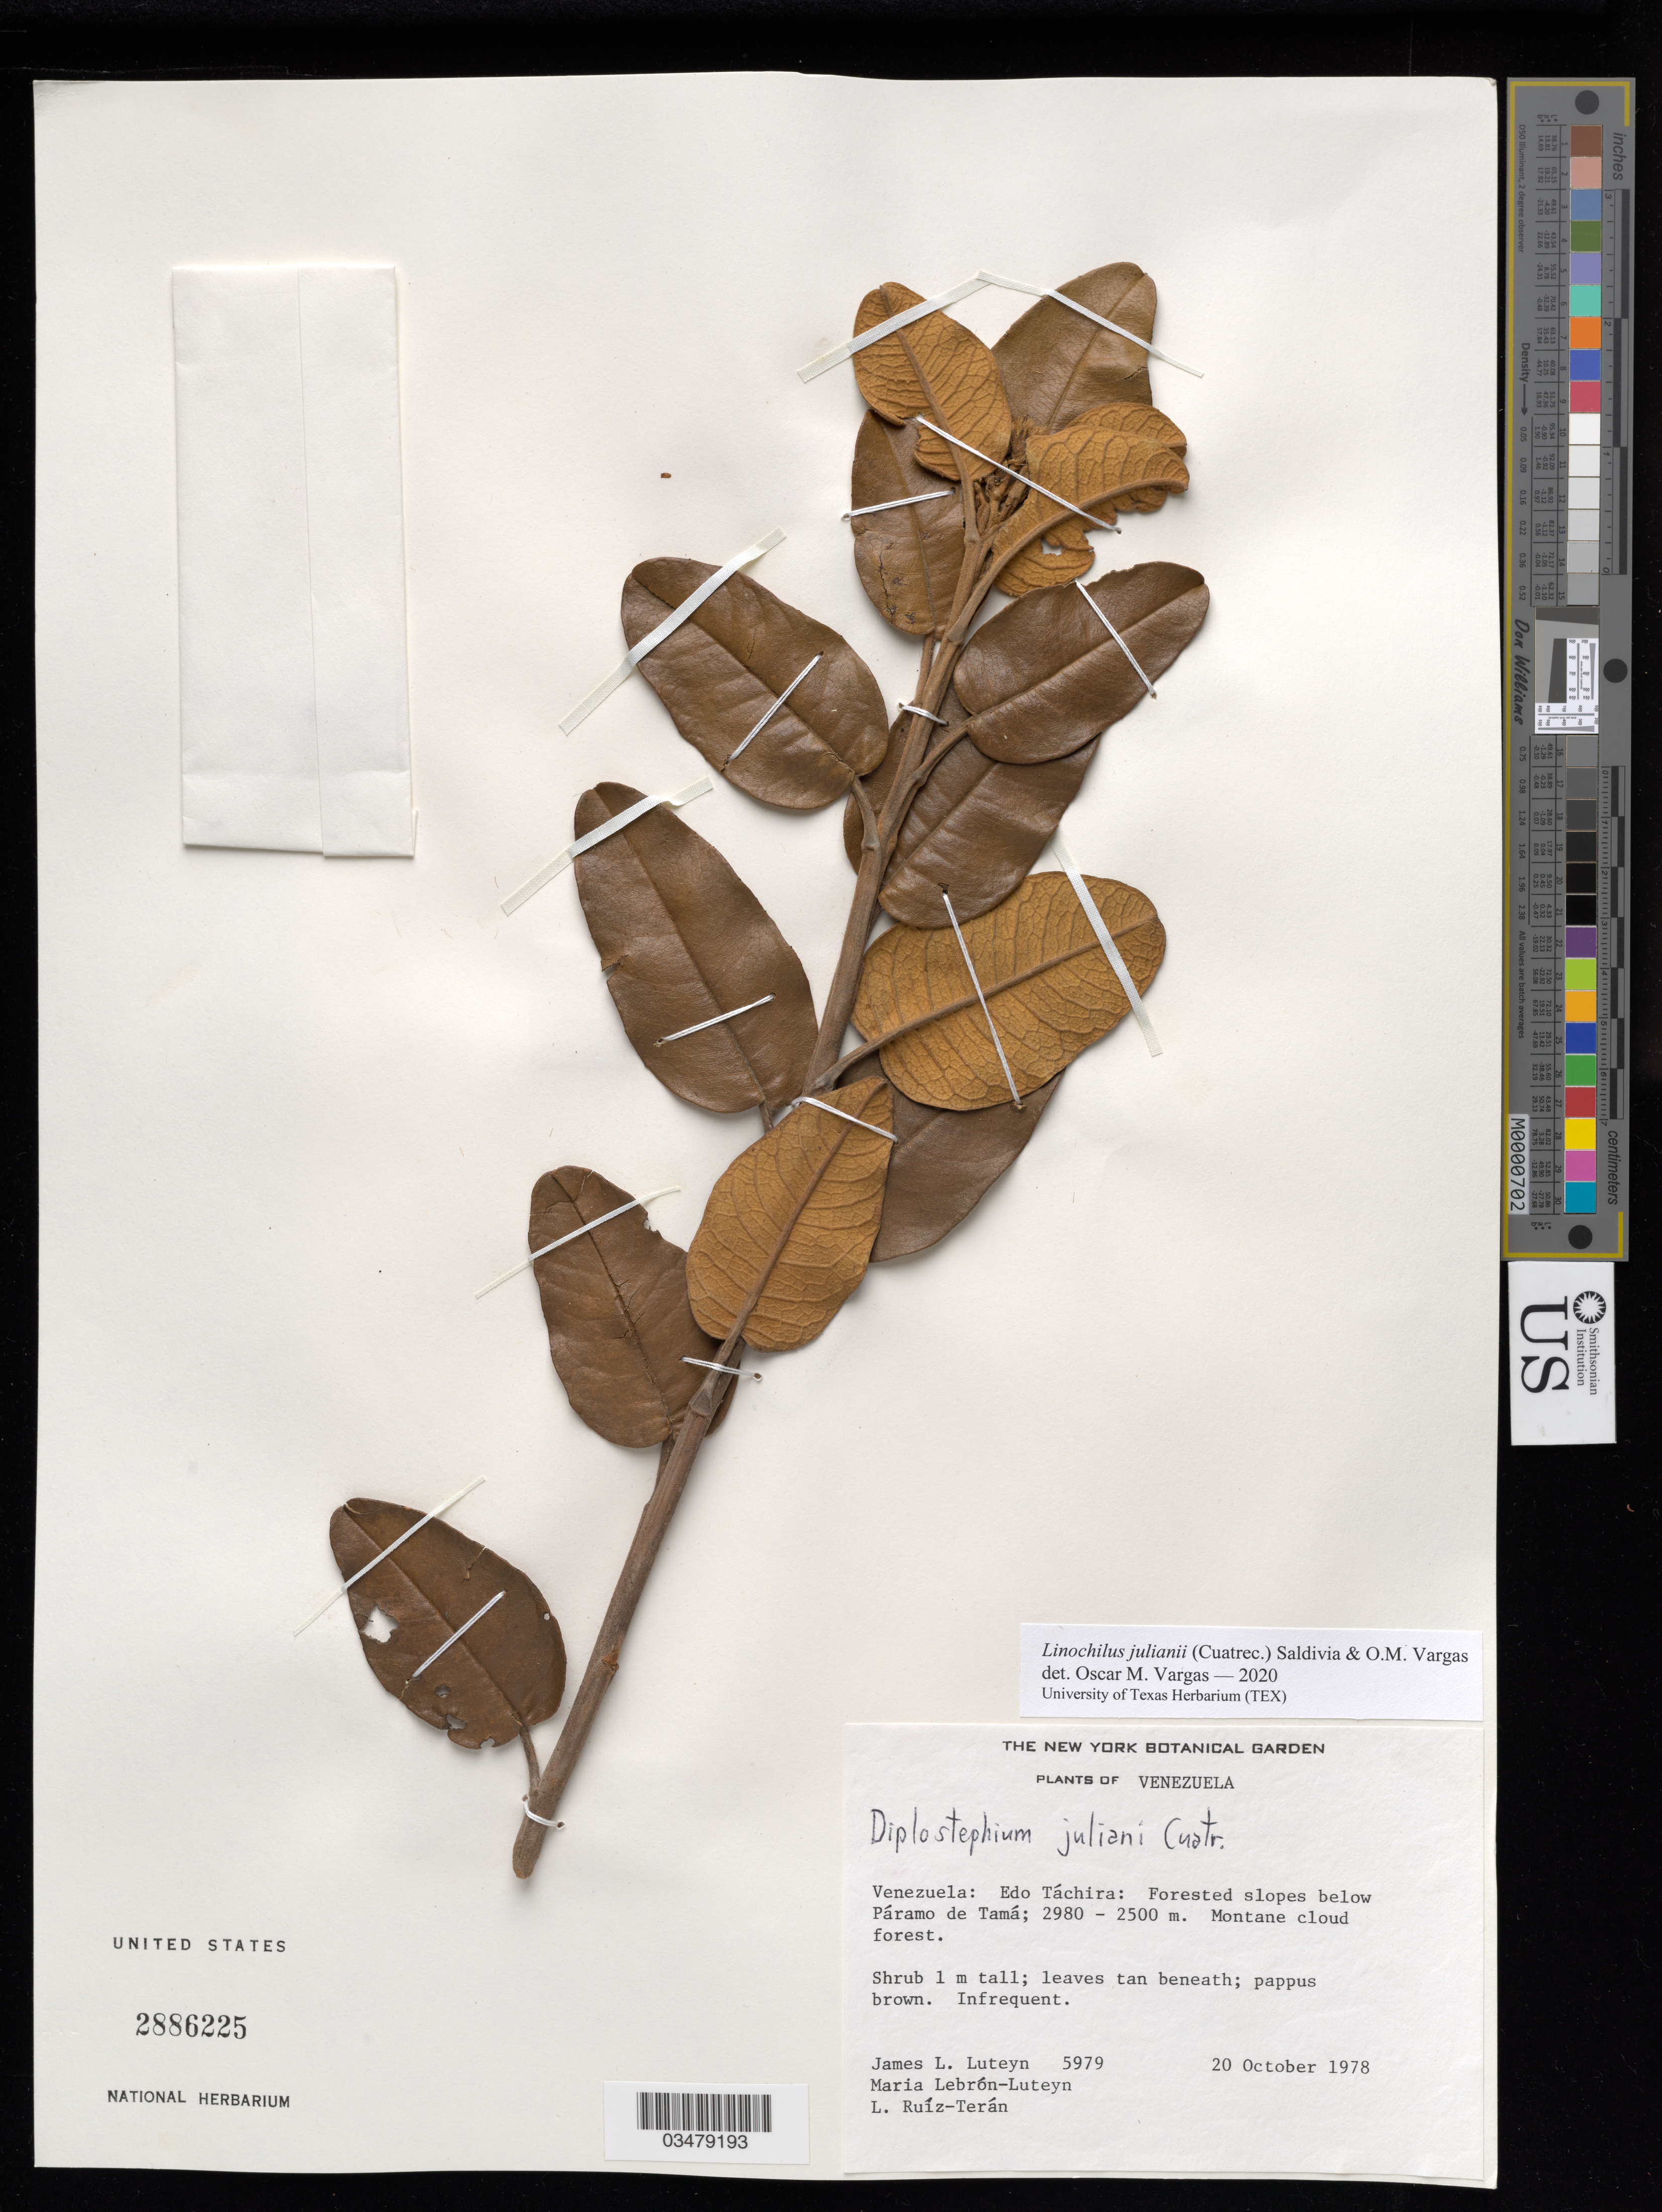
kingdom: Plantae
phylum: Tracheophyta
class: Magnoliopsida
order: Asterales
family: Asteraceae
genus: Linochilus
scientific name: Linochilus julianii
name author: (Cuatrec.) Saldivia & O.M. Vargas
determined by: Vargas, Oscar M.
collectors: J. L. Luteyn, M. L. Lebrón-Luteyn & L. E. Ruíz-Terán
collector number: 5979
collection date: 1978-10-20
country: Venezuela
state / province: Táchira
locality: Páramo de Tamá.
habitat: Montane cloud forest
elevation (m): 2500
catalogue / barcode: US 2886225